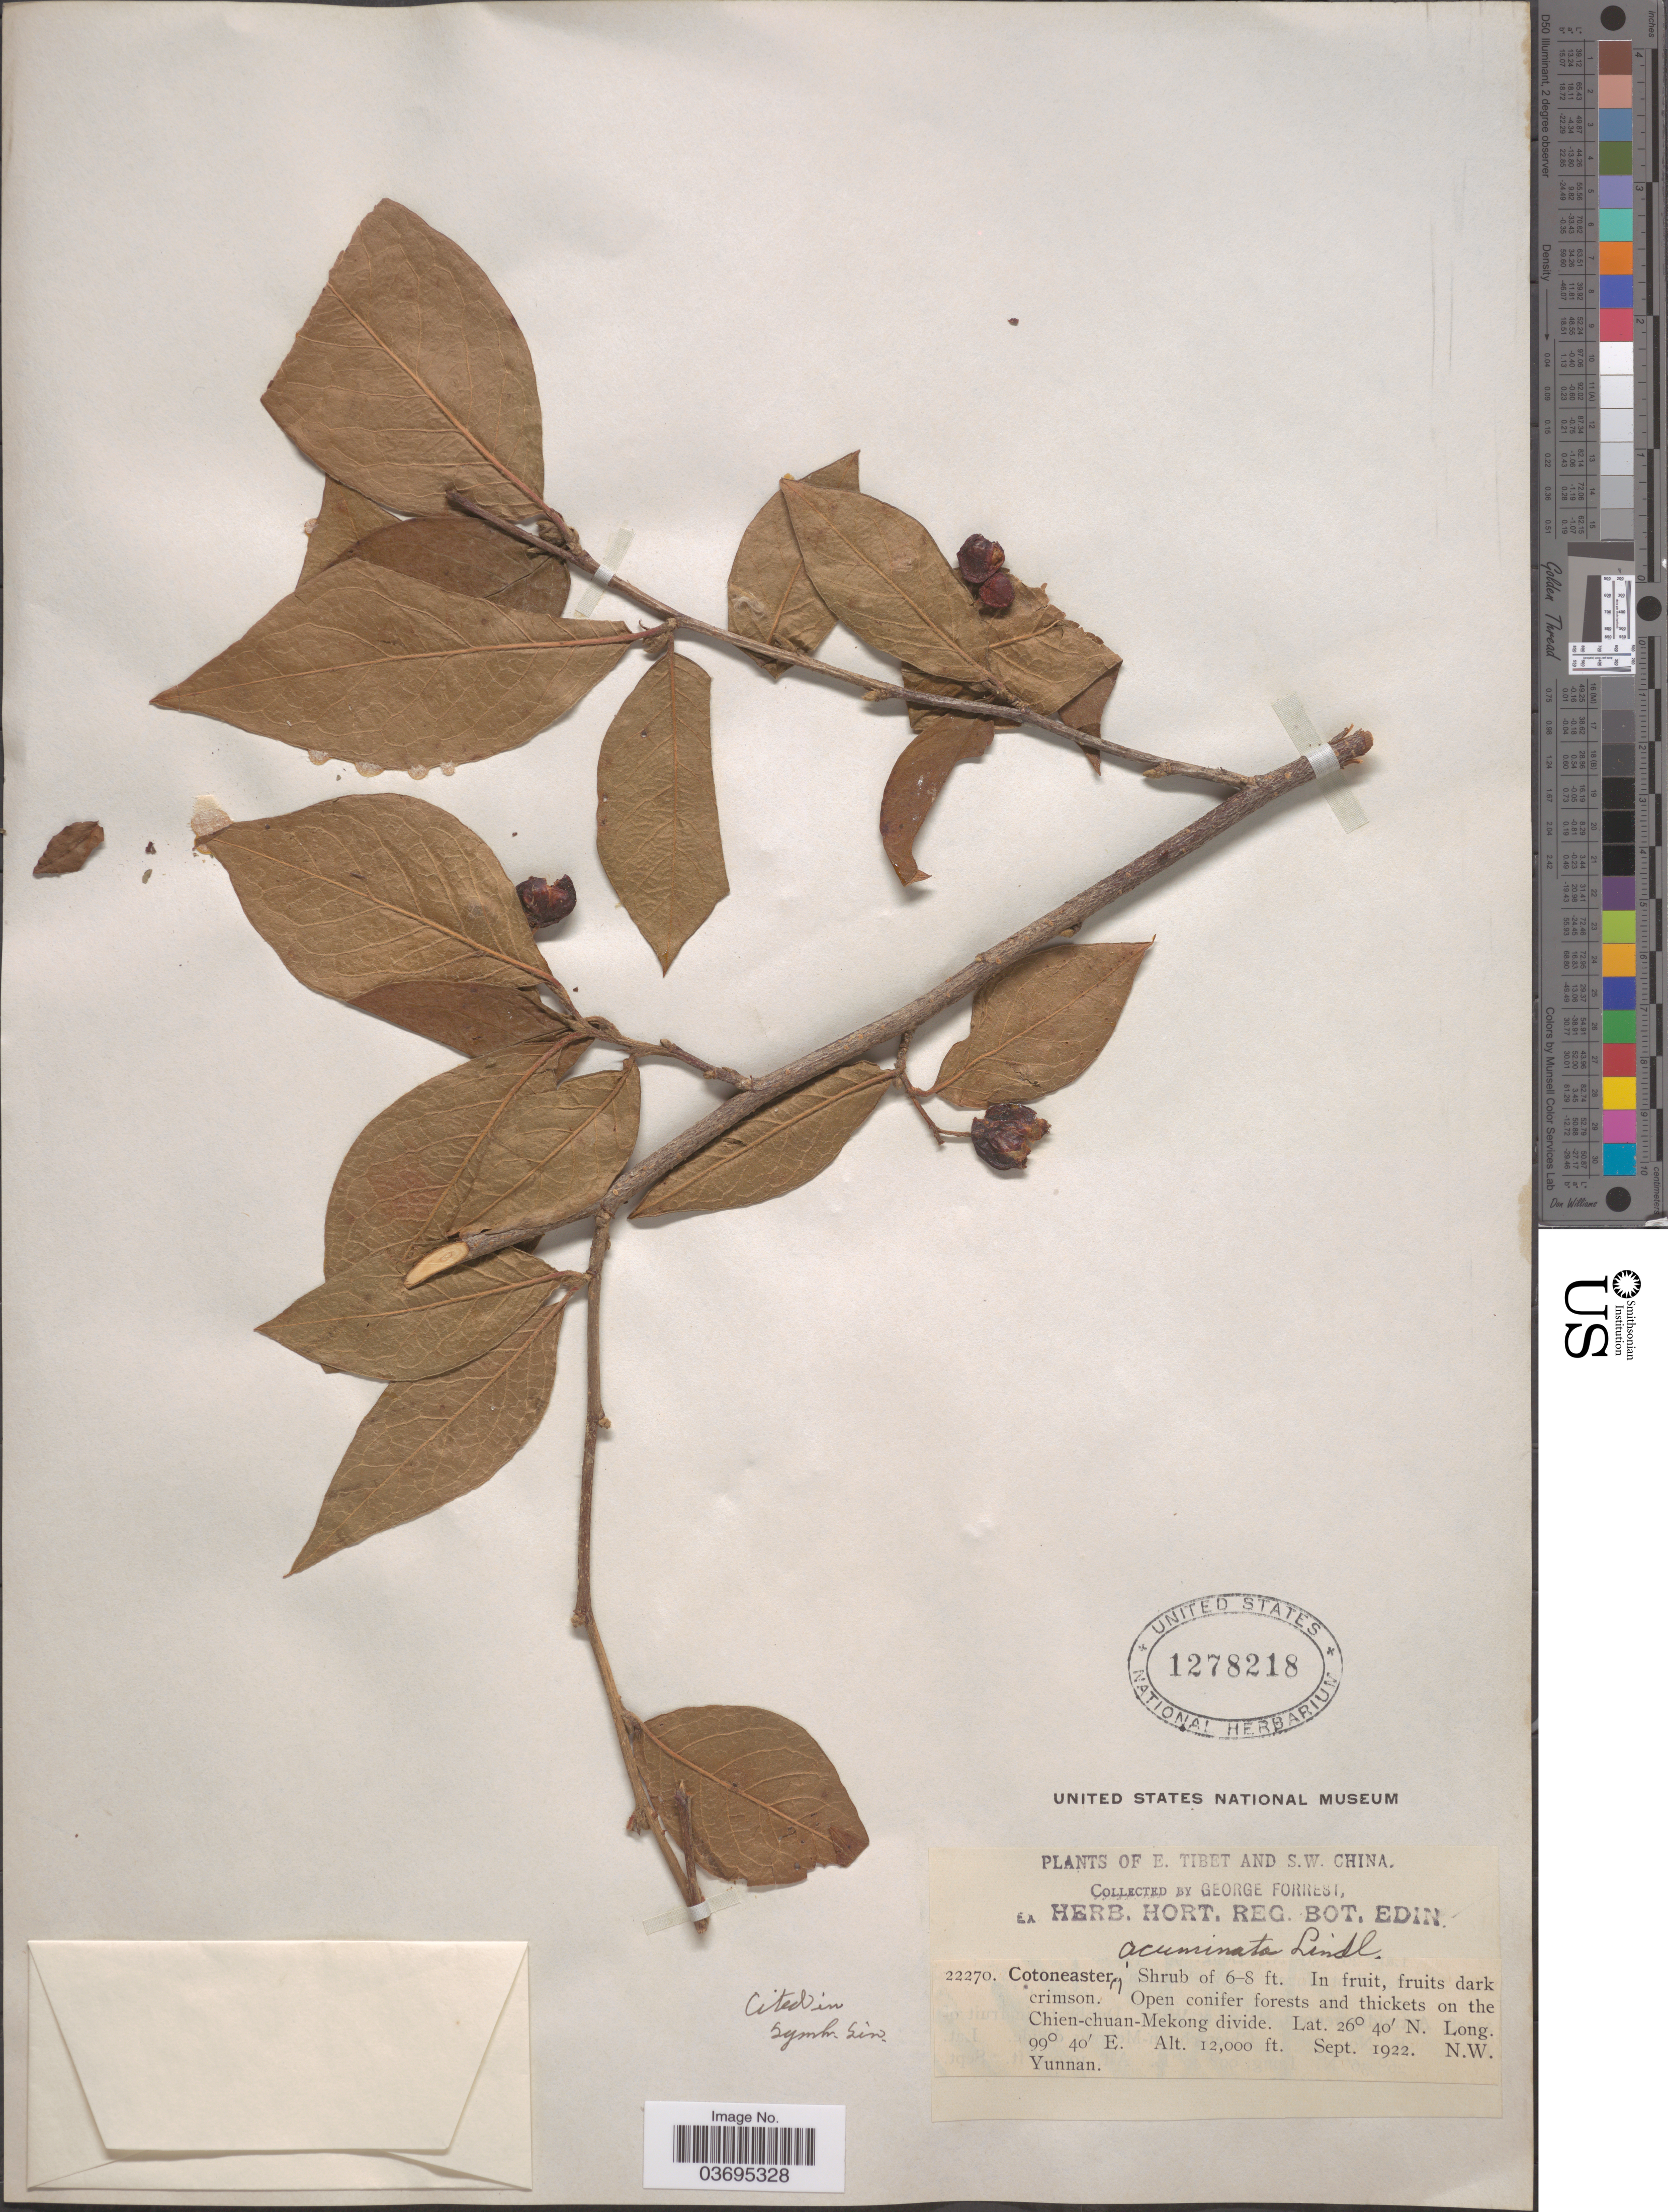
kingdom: Plantae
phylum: Tracheophyta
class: Magnoliopsida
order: Rosales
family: Rosaceae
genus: Cotoneaster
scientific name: Cotoneaster acuminatus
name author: Lindl.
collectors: G. Forrest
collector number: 22270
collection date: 1922-09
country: China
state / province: Yunnan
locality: Open conifer forests and thickets on the Chien-chuan-Mekong divide. N.W. Yunnan.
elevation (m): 3658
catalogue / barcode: US 1278218